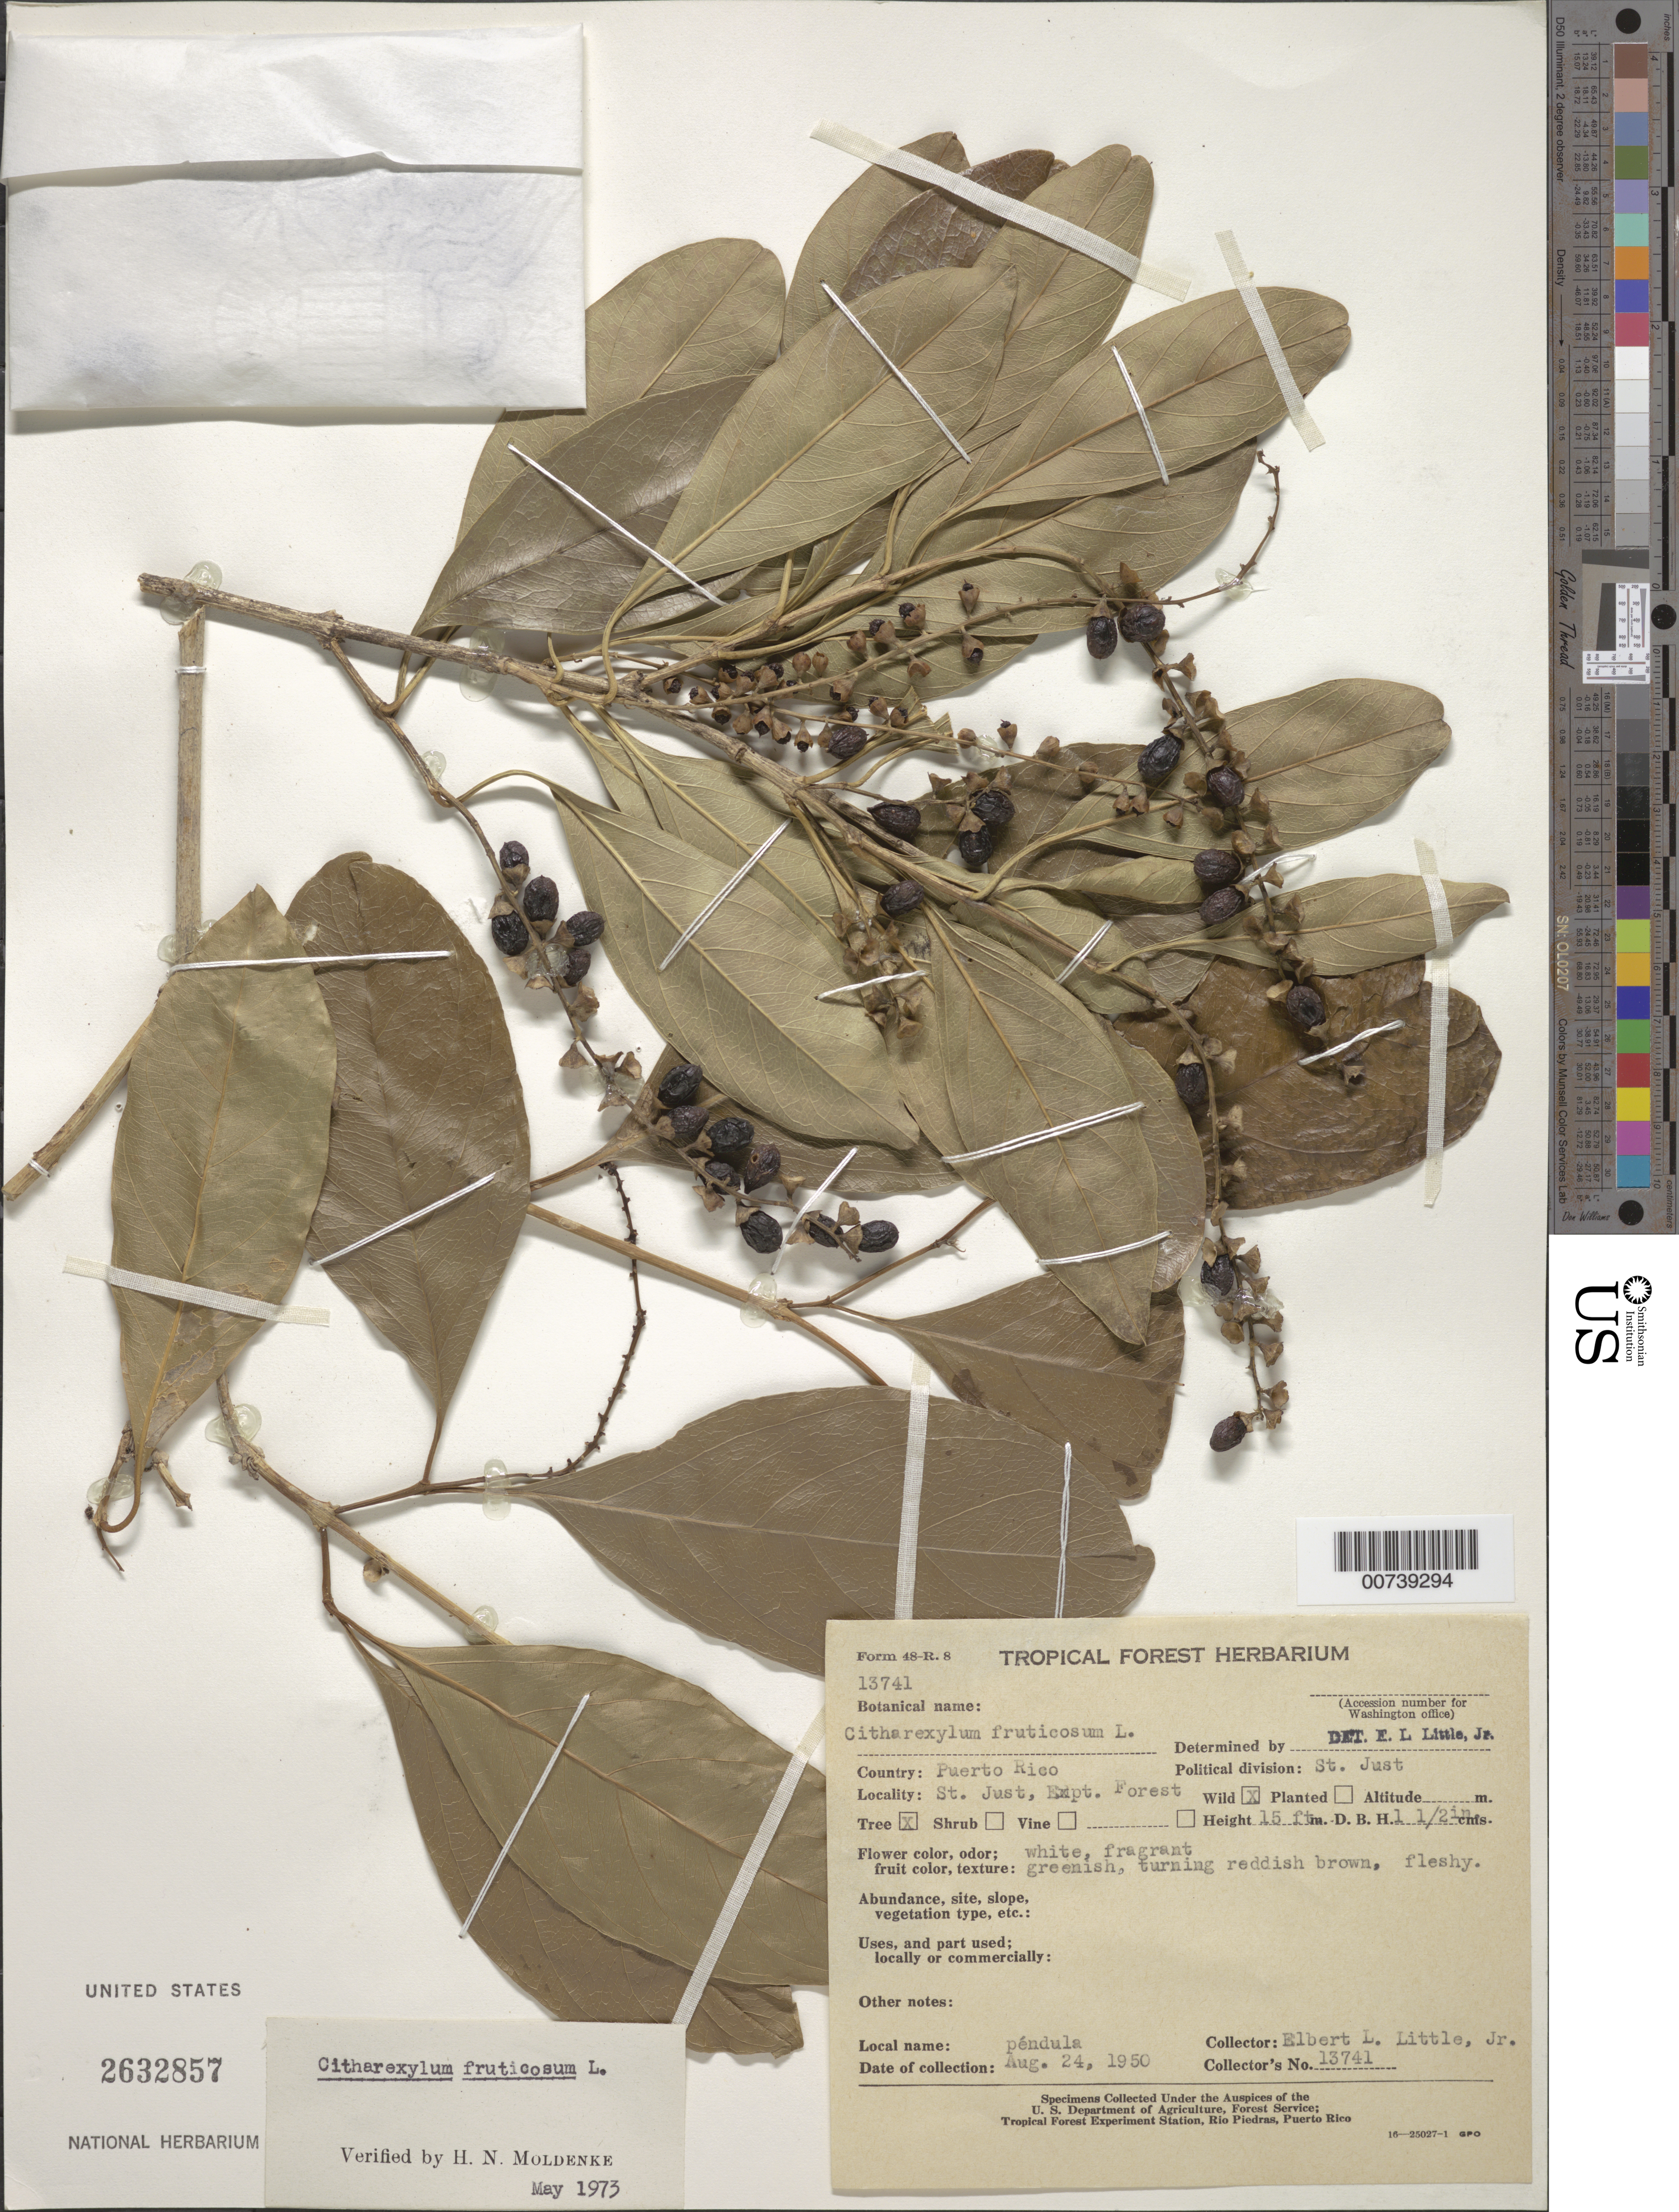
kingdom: Plantae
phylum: Tracheophyta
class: Magnoliopsida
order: Lamiales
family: Verbenaceae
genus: Citharexylum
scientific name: Citharexylum spinosum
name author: L.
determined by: Moldenke, H. N.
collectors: E. L. Little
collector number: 13741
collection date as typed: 24 Aug 1950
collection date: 1950-08-24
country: Puerto Rico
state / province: Trujillo Alto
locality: St. Just Experimental Forest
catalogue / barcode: US 2632857